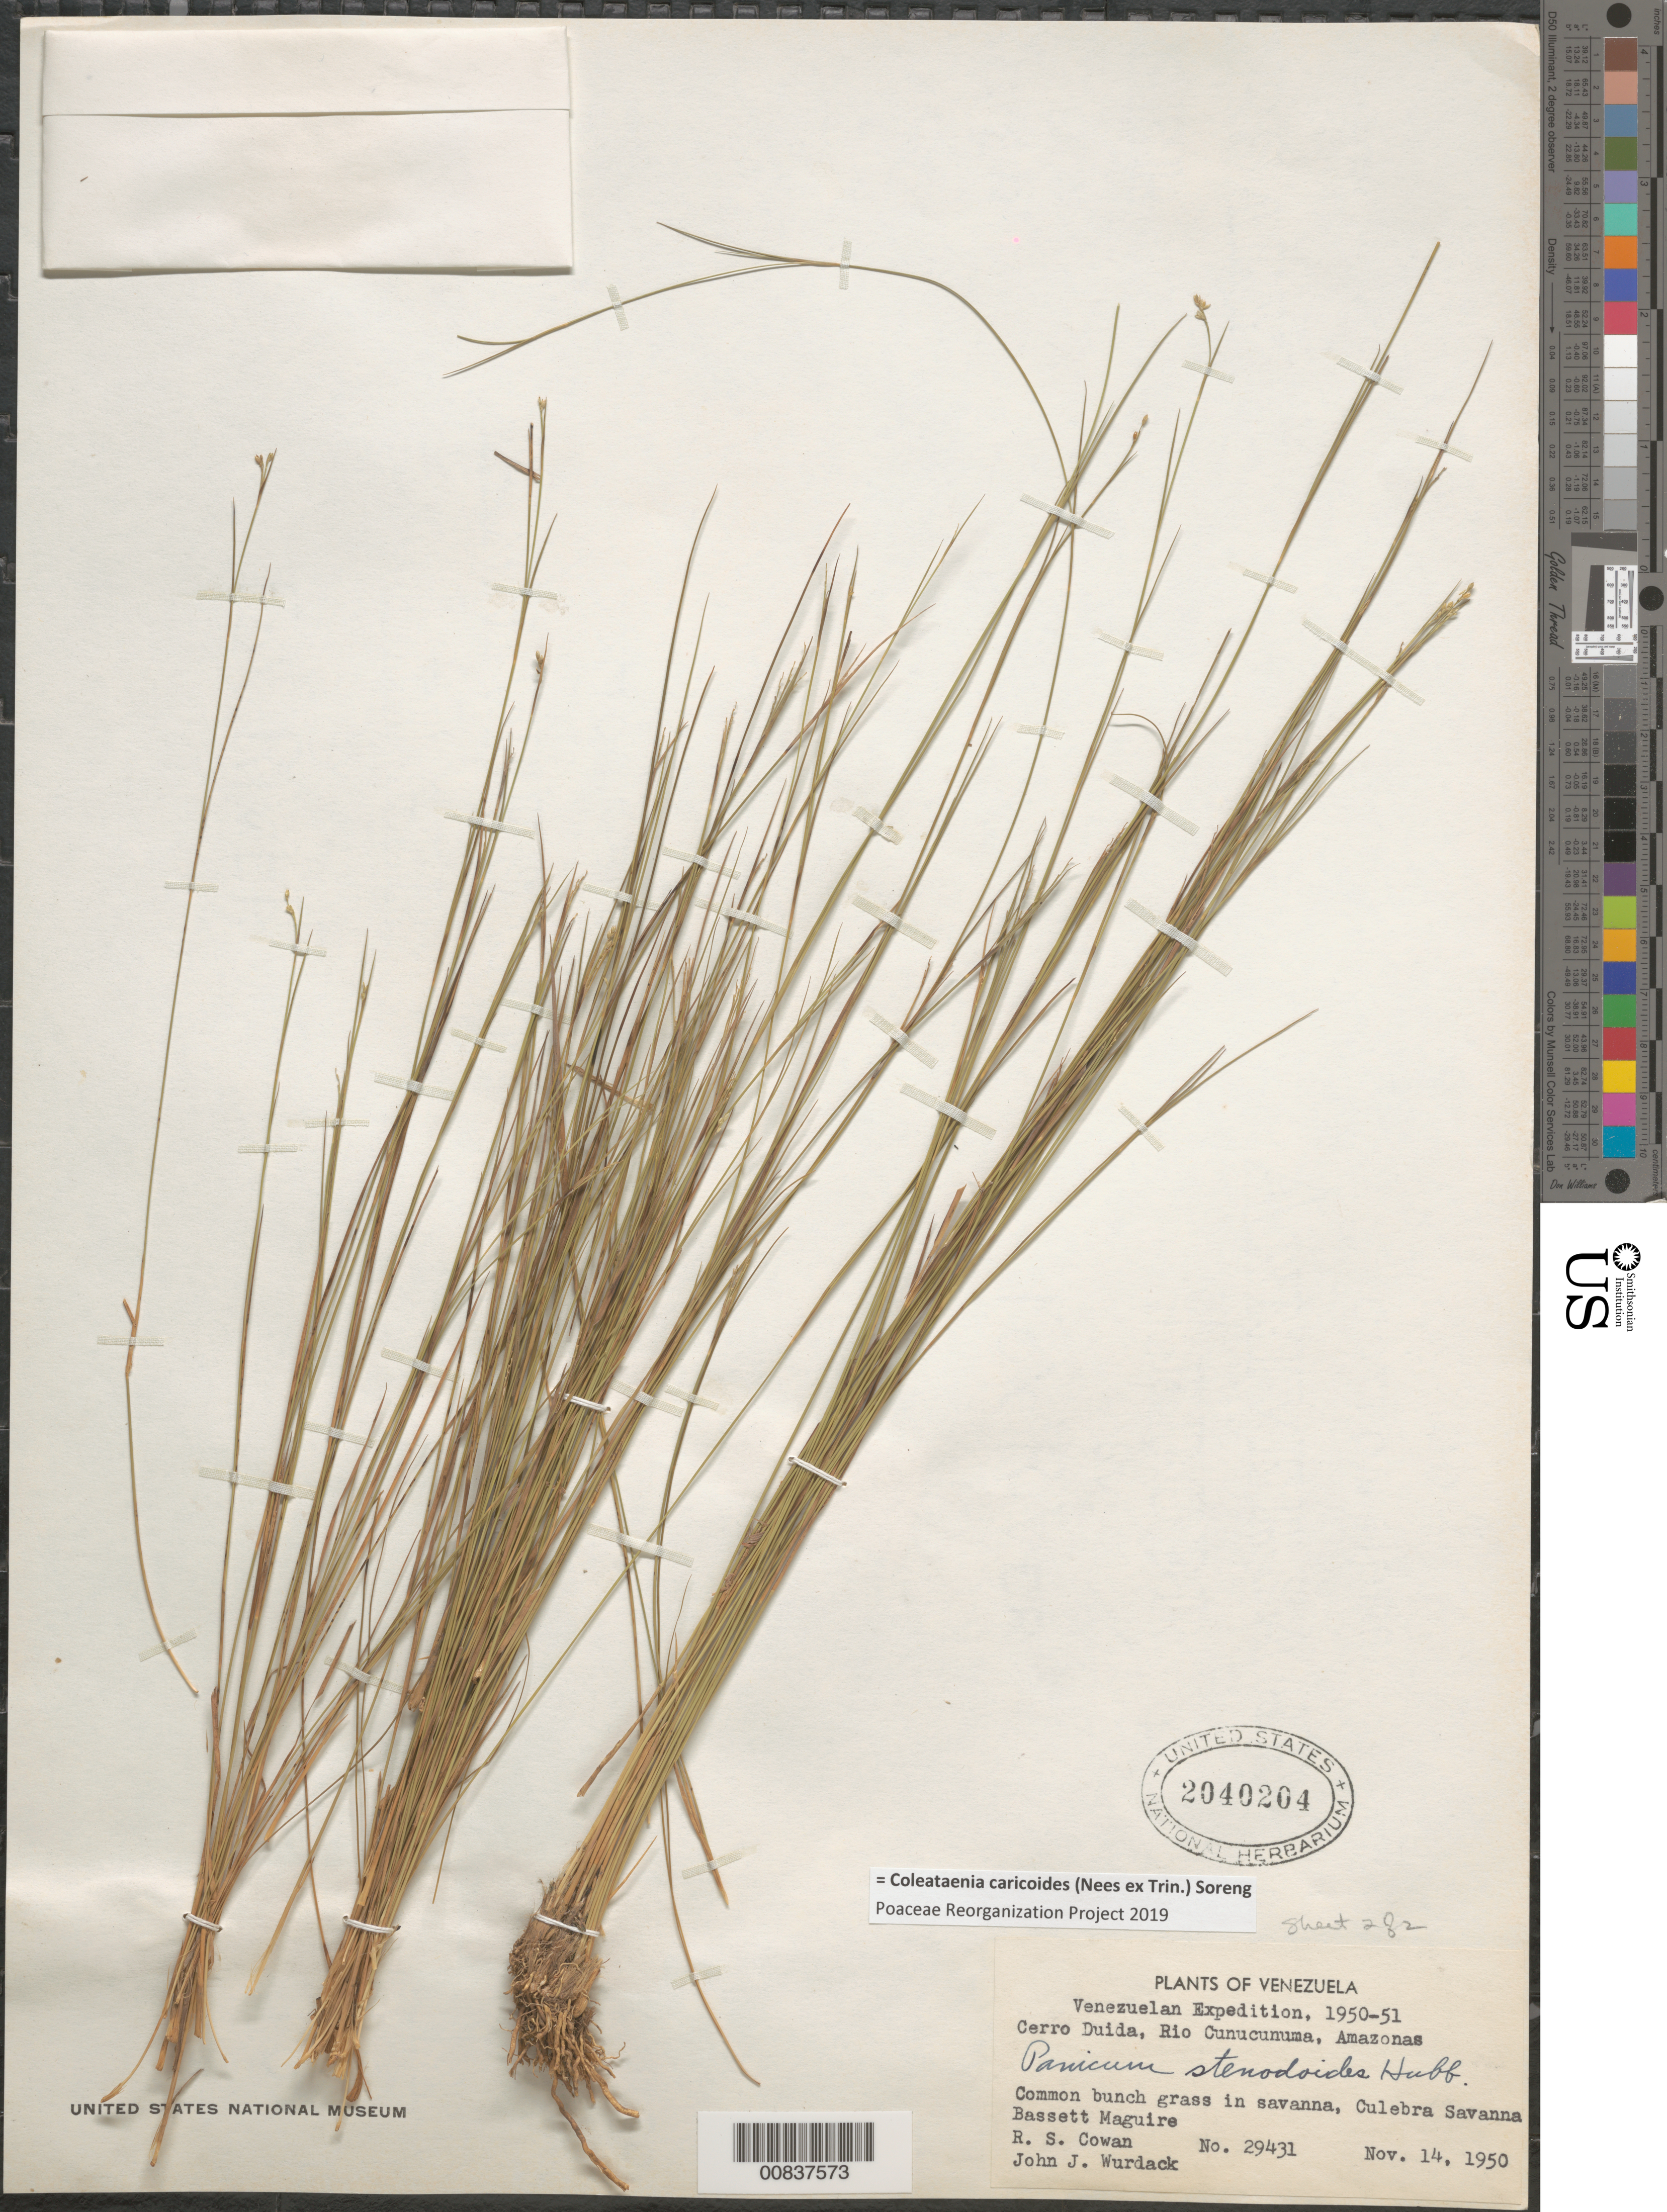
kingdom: Plantae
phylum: Tracheophyta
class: Liliopsida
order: Poales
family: Poaceae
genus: Coleataenia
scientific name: Coleataenia caricoides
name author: (Nees ex Trin.) Soreng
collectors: B. Maguire, R. S. Cowan & J. J. Wurdack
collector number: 29431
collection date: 1950-11-14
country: Venezuela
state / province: Amazonas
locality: Venezuelan Expedition, 1950-51. Cerro Duida, Rio Cunucunuma. Culebra Savanna.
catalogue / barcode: US 2040204